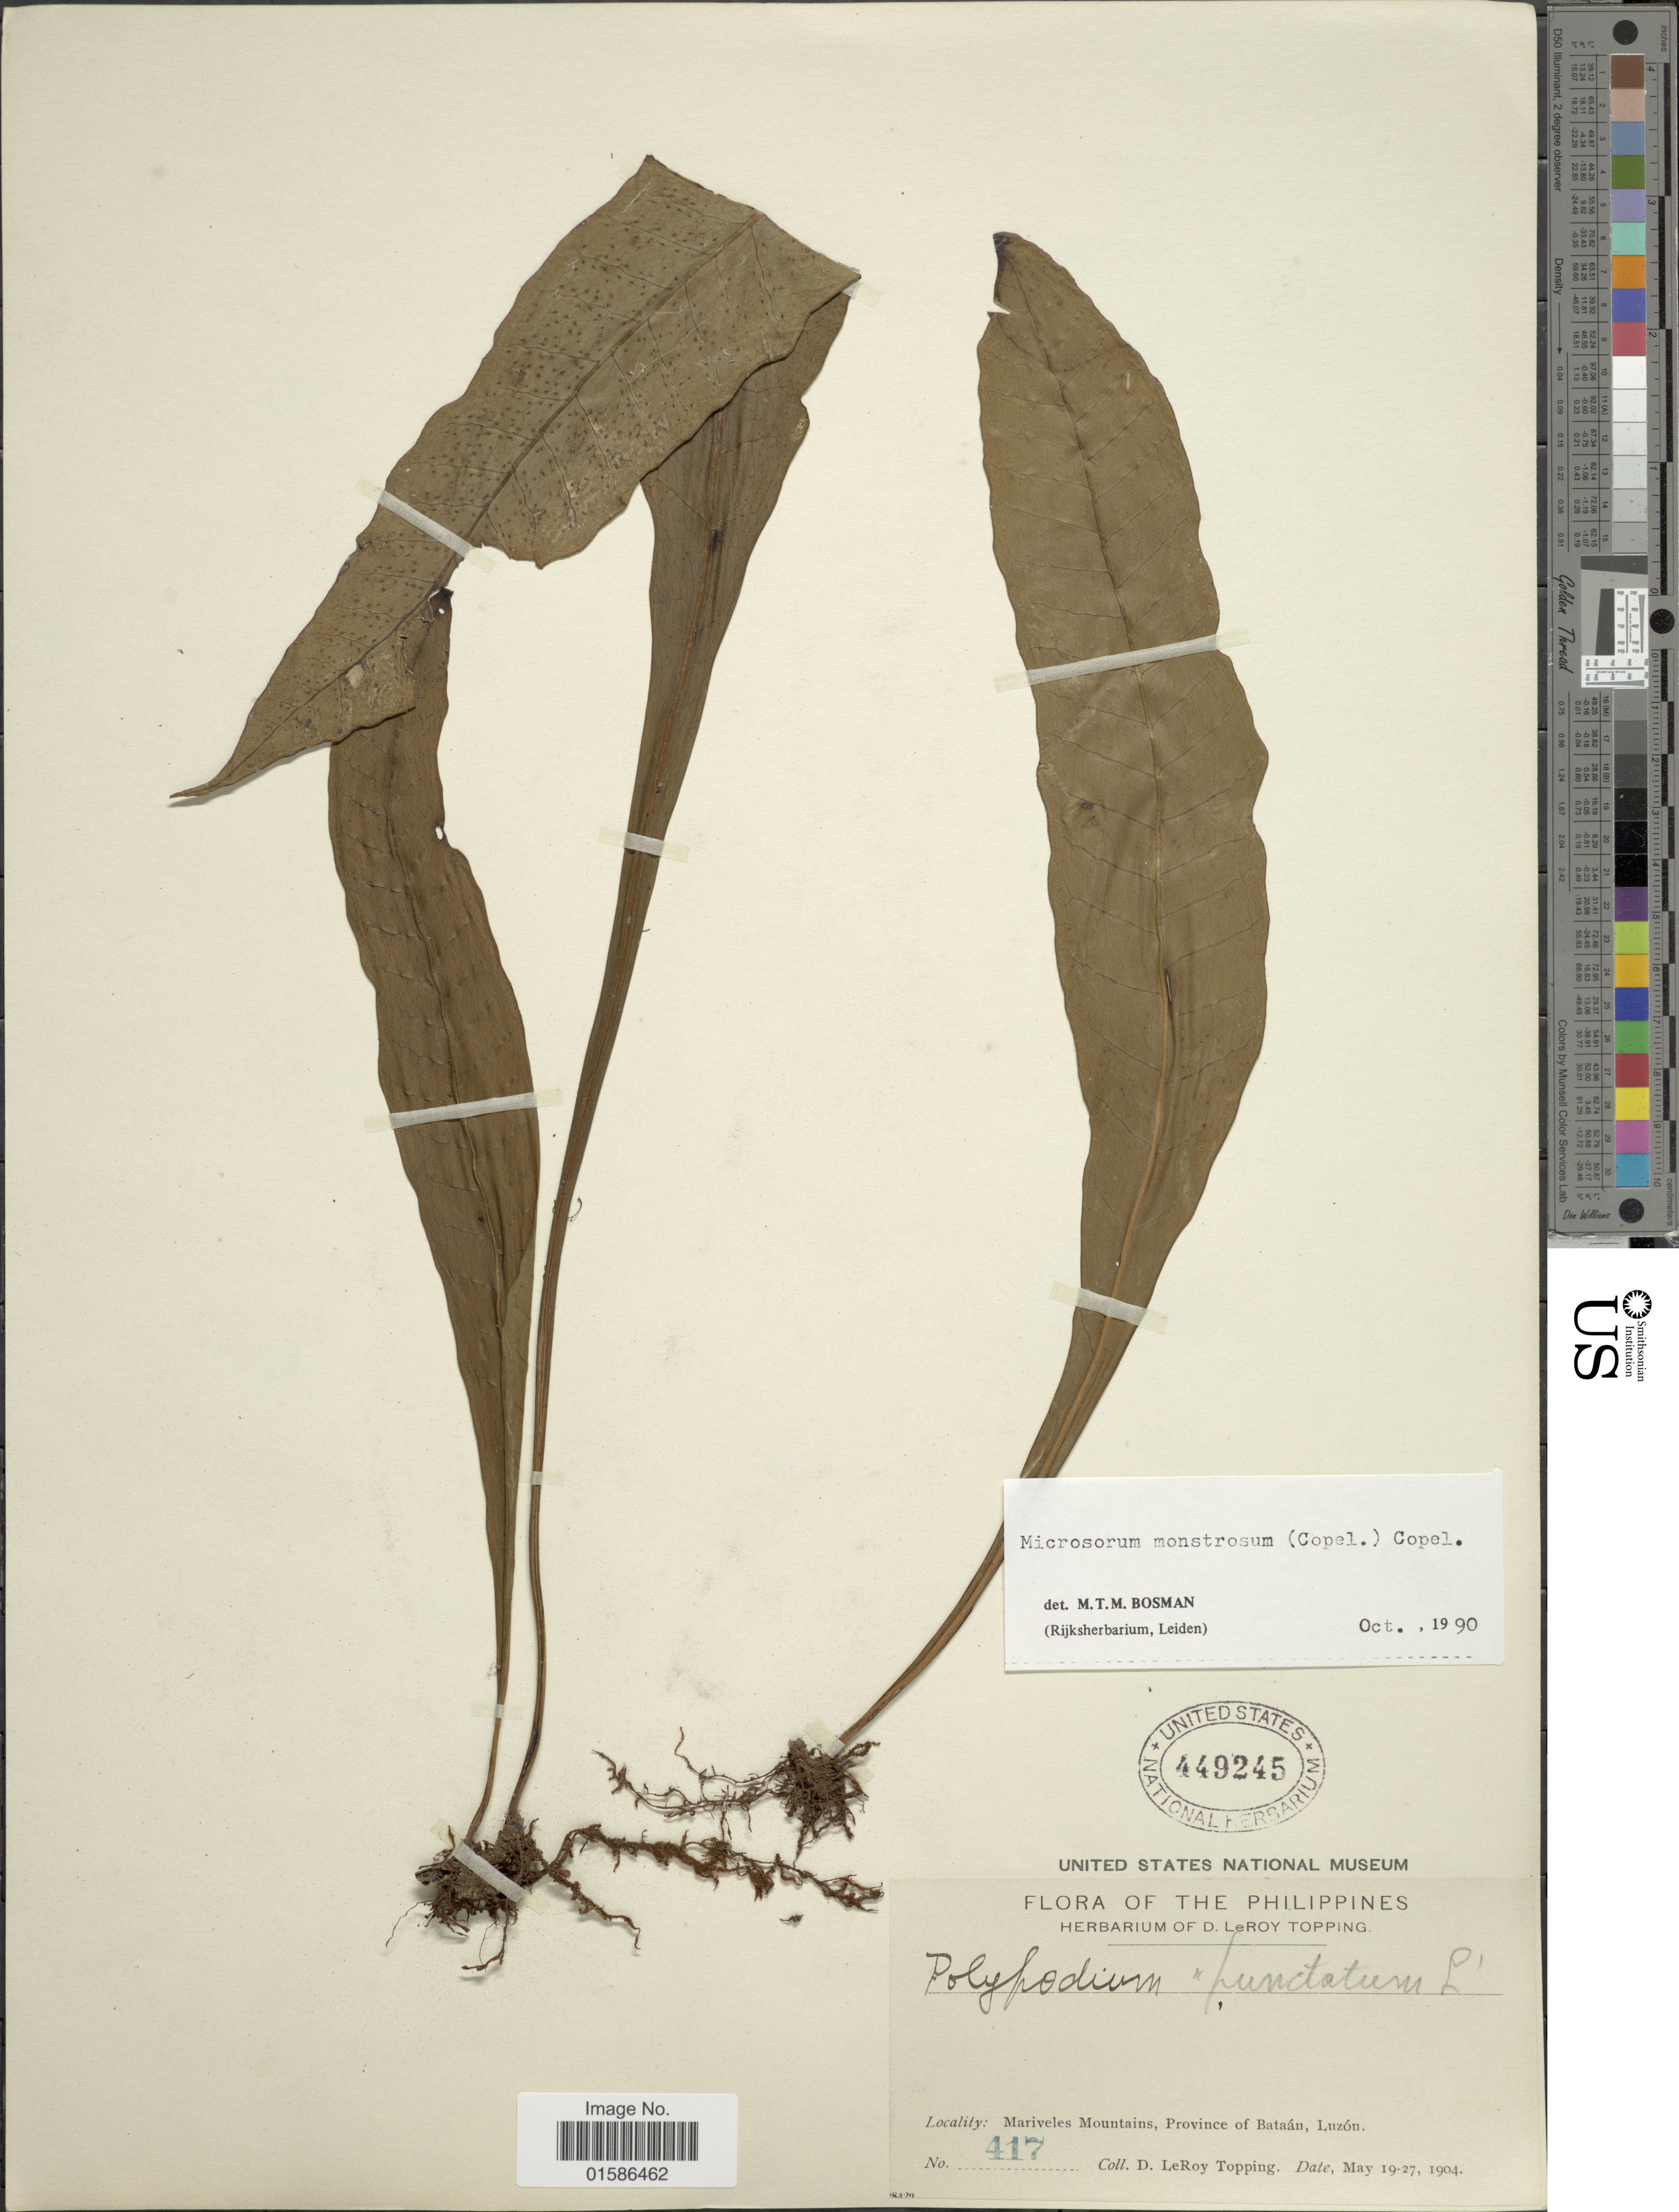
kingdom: Plantae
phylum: Tracheophyta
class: Polypodiopsida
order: Polypodiales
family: Polypodiaceae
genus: Microsorum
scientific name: Microsorum monstrosum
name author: (Copel.) Copel.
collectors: D. L. Topping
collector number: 417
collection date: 1904-05-19/1904-05-27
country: Philippines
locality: Mariveles Mountain, Province of Bataán, Luzon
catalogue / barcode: US 449245